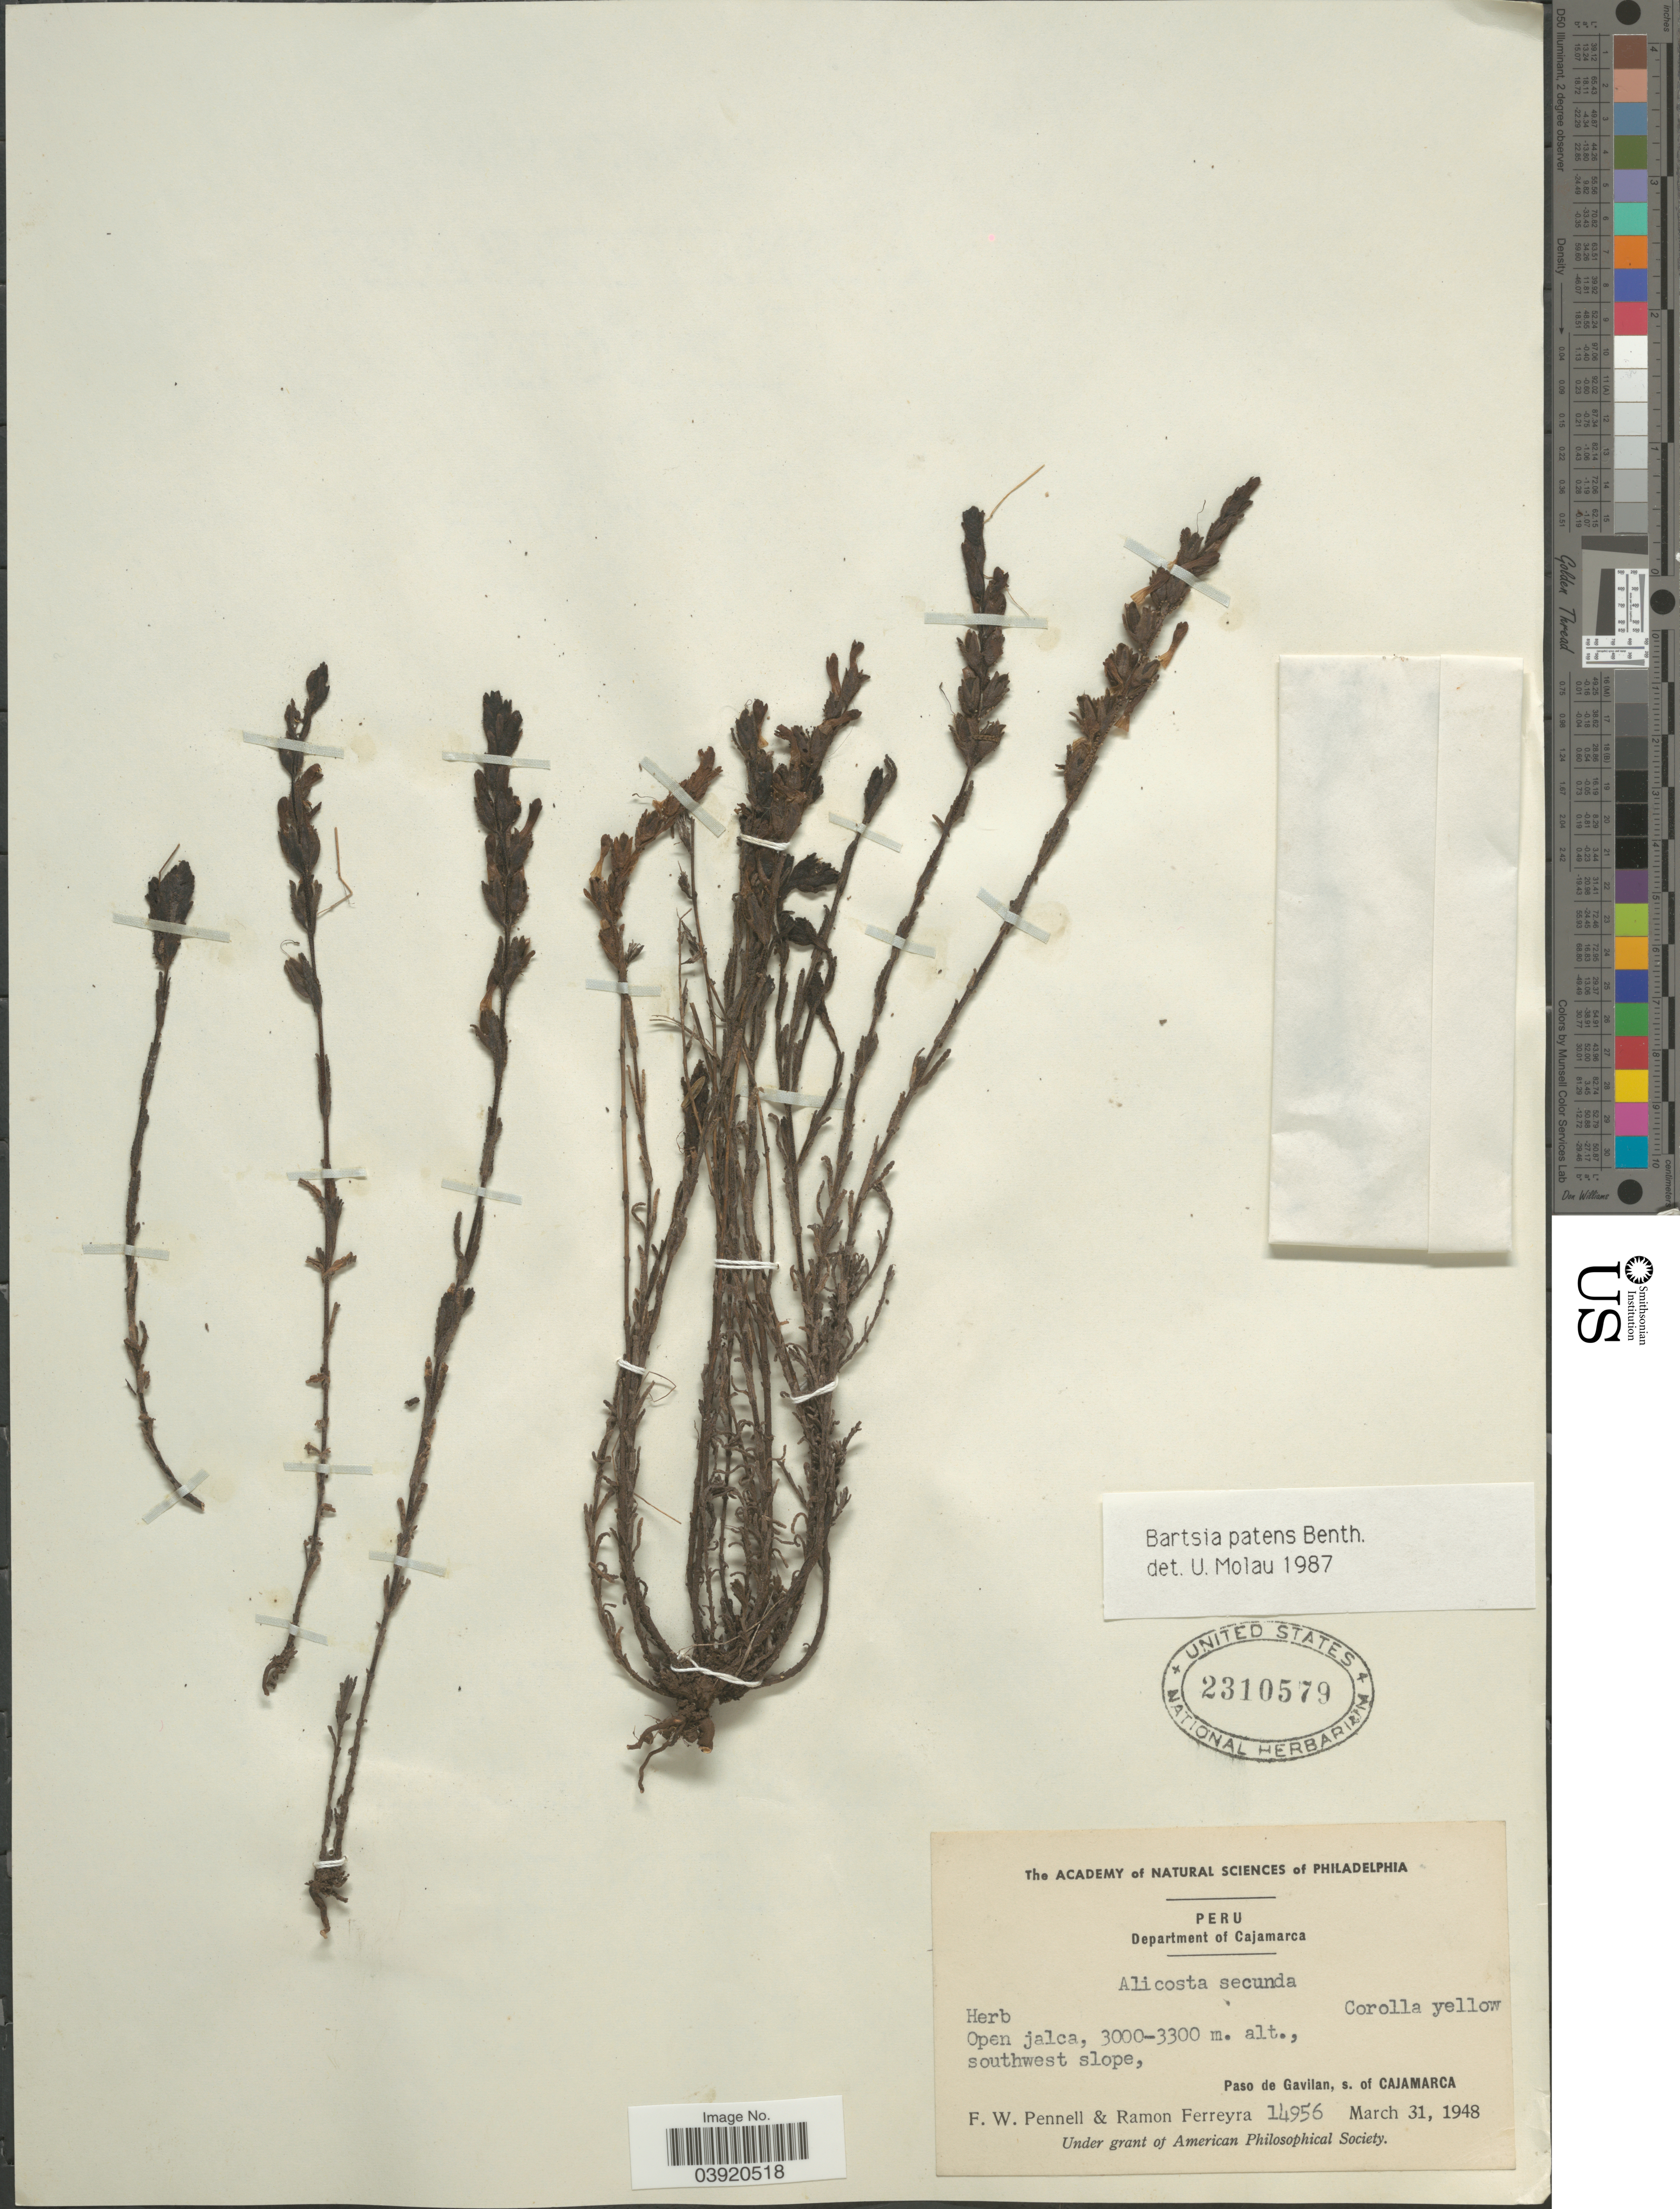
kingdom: Plantae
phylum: Tracheophyta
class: Magnoliopsida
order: Lamiales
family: Orobanchaceae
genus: Bartsia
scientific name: Bartsia patens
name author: Benth.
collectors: F. W. Pennell & R. A. Ferreyra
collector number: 14956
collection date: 1948-03-31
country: Peru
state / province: Cajamarca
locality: Department of Cajamarca. Southwest slope, Paso de Gavilan, s. of Cajamarca.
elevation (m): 3000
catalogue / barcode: US 2310579